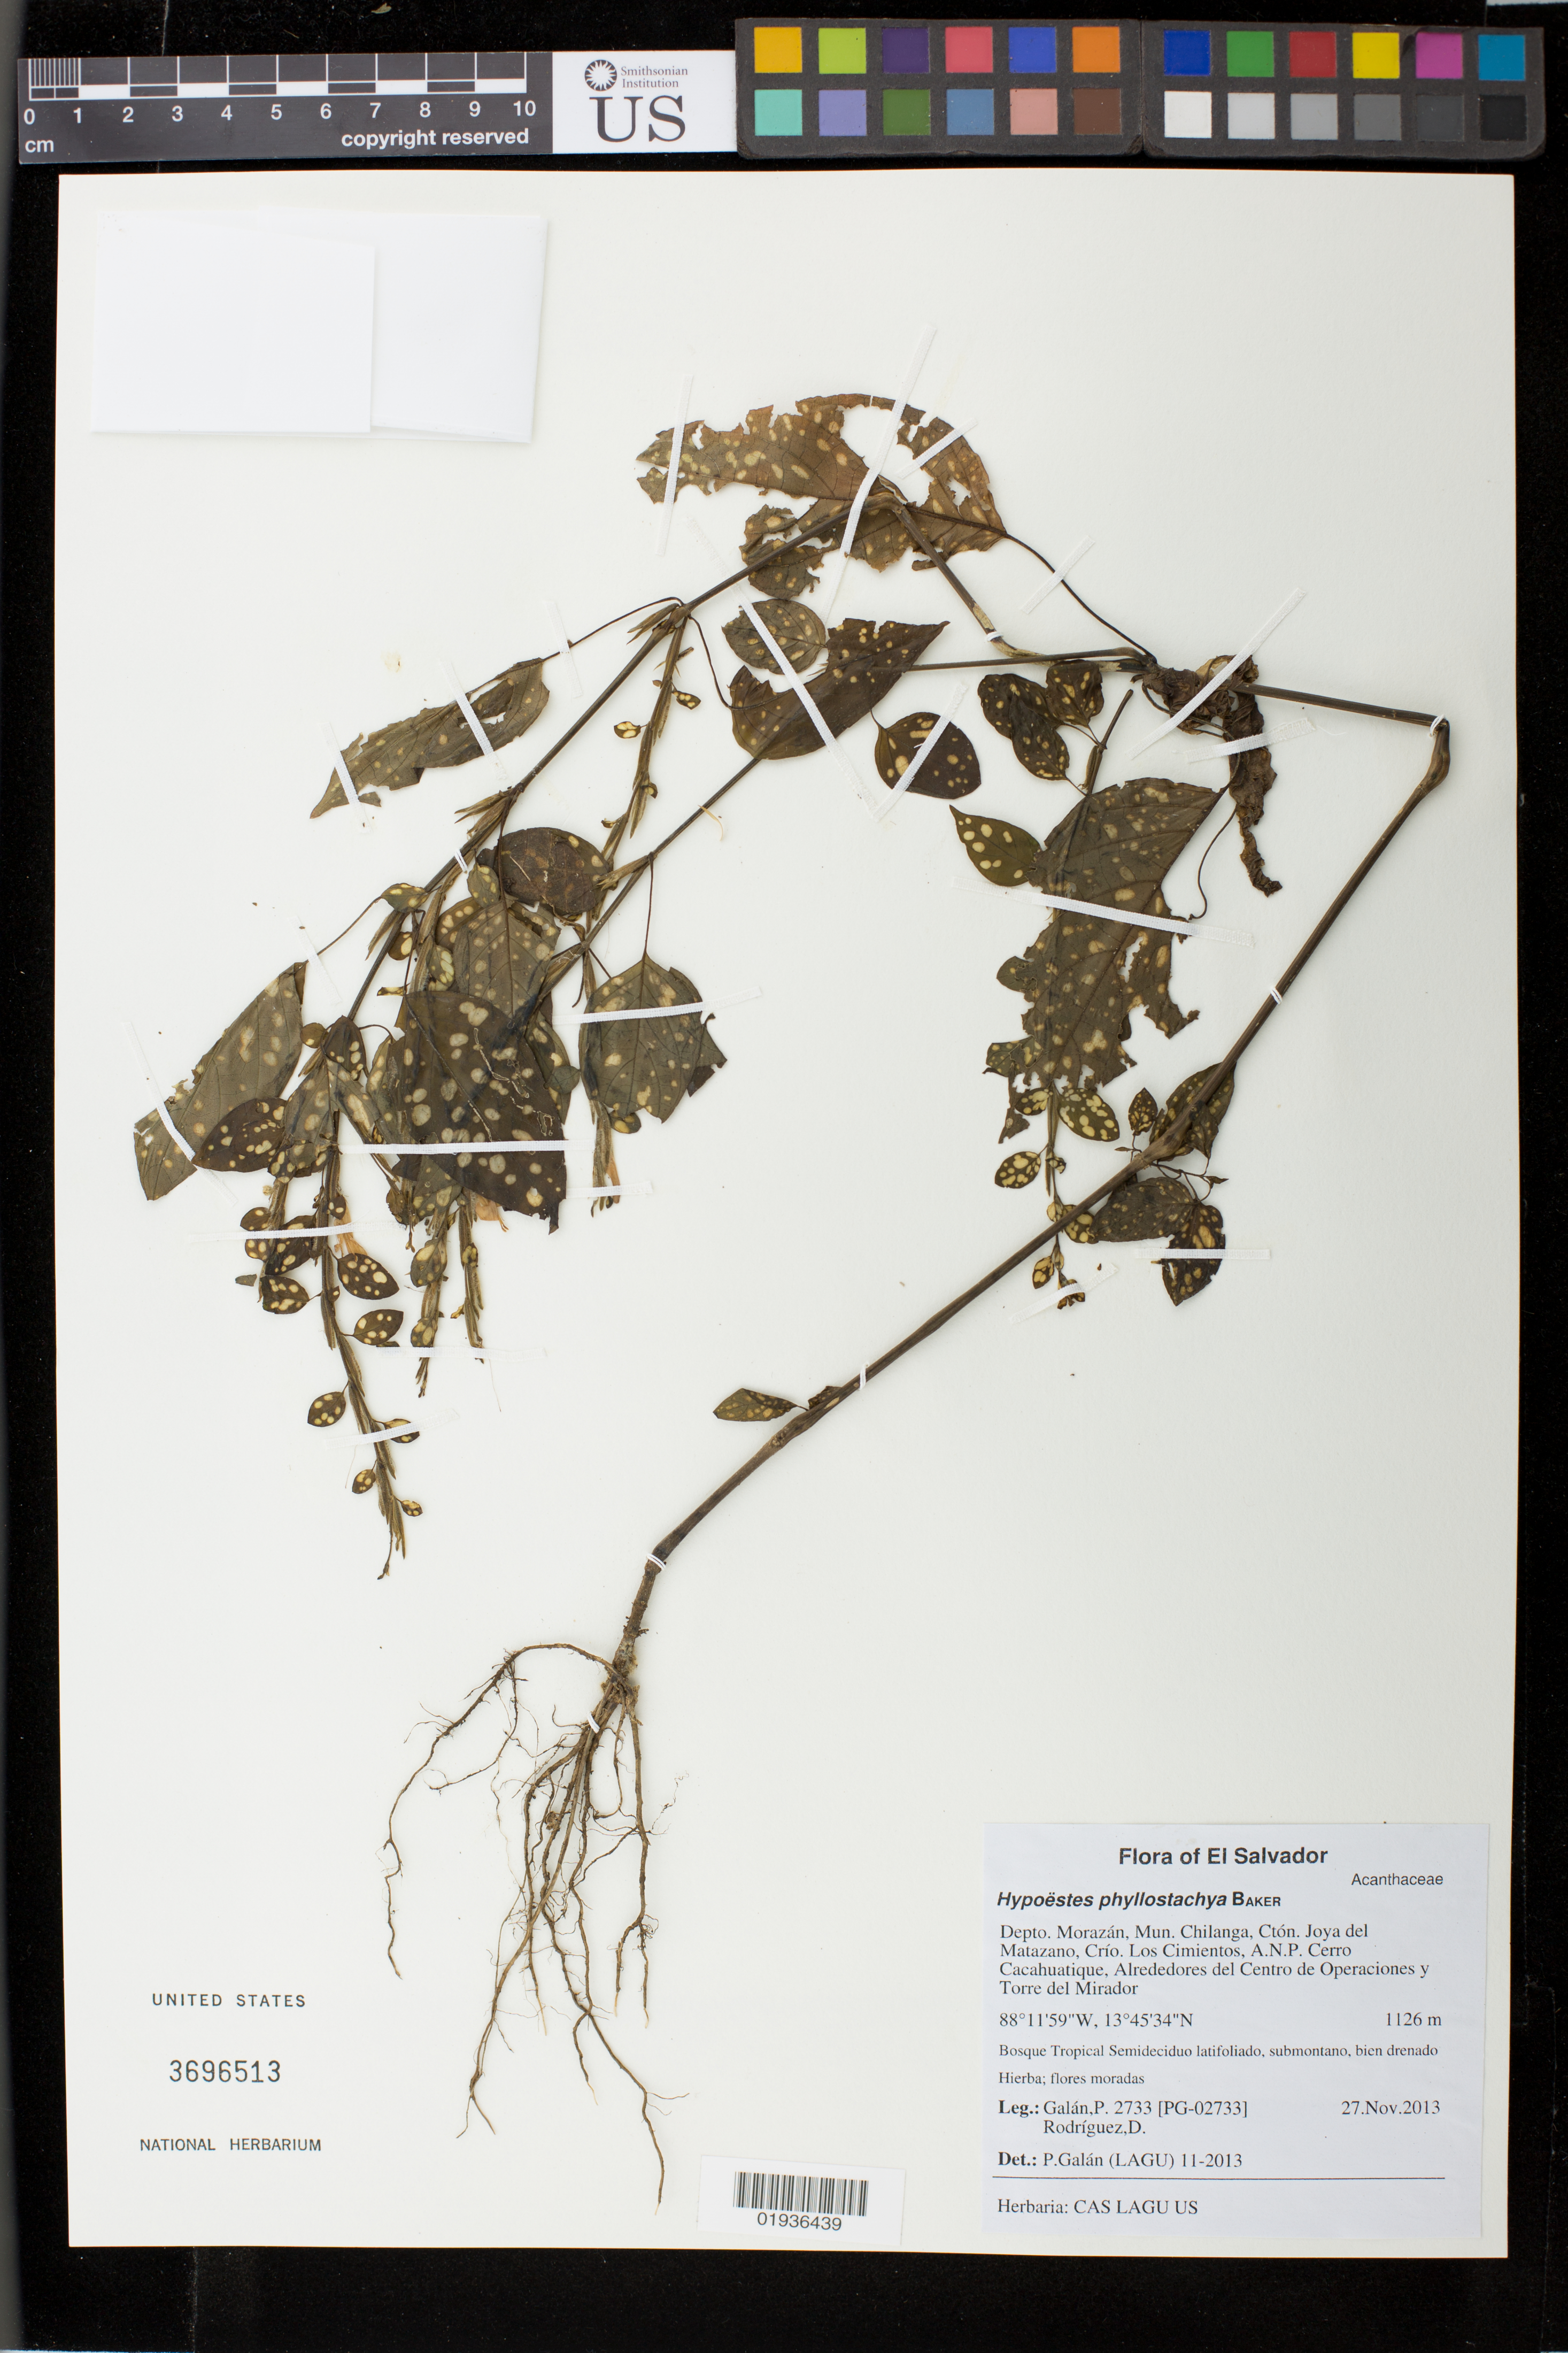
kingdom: Plantae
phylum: Tracheophyta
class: Magnoliopsida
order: Lamiales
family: Acanthaceae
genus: Hypoestes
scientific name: Hypoestes phyllostachya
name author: Baker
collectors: P. Galan & D. Rodriguez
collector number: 2733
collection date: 2013-11-27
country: El Salvador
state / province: Morazán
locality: Mun. Chilanga, Cton. Joya del Matazano, Crio. Los Cimientos, A.N.P. Cerro Cacahuatique, Alrededores del Centro de Operaciones y Torre del Mirador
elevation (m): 1126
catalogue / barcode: US 3696513